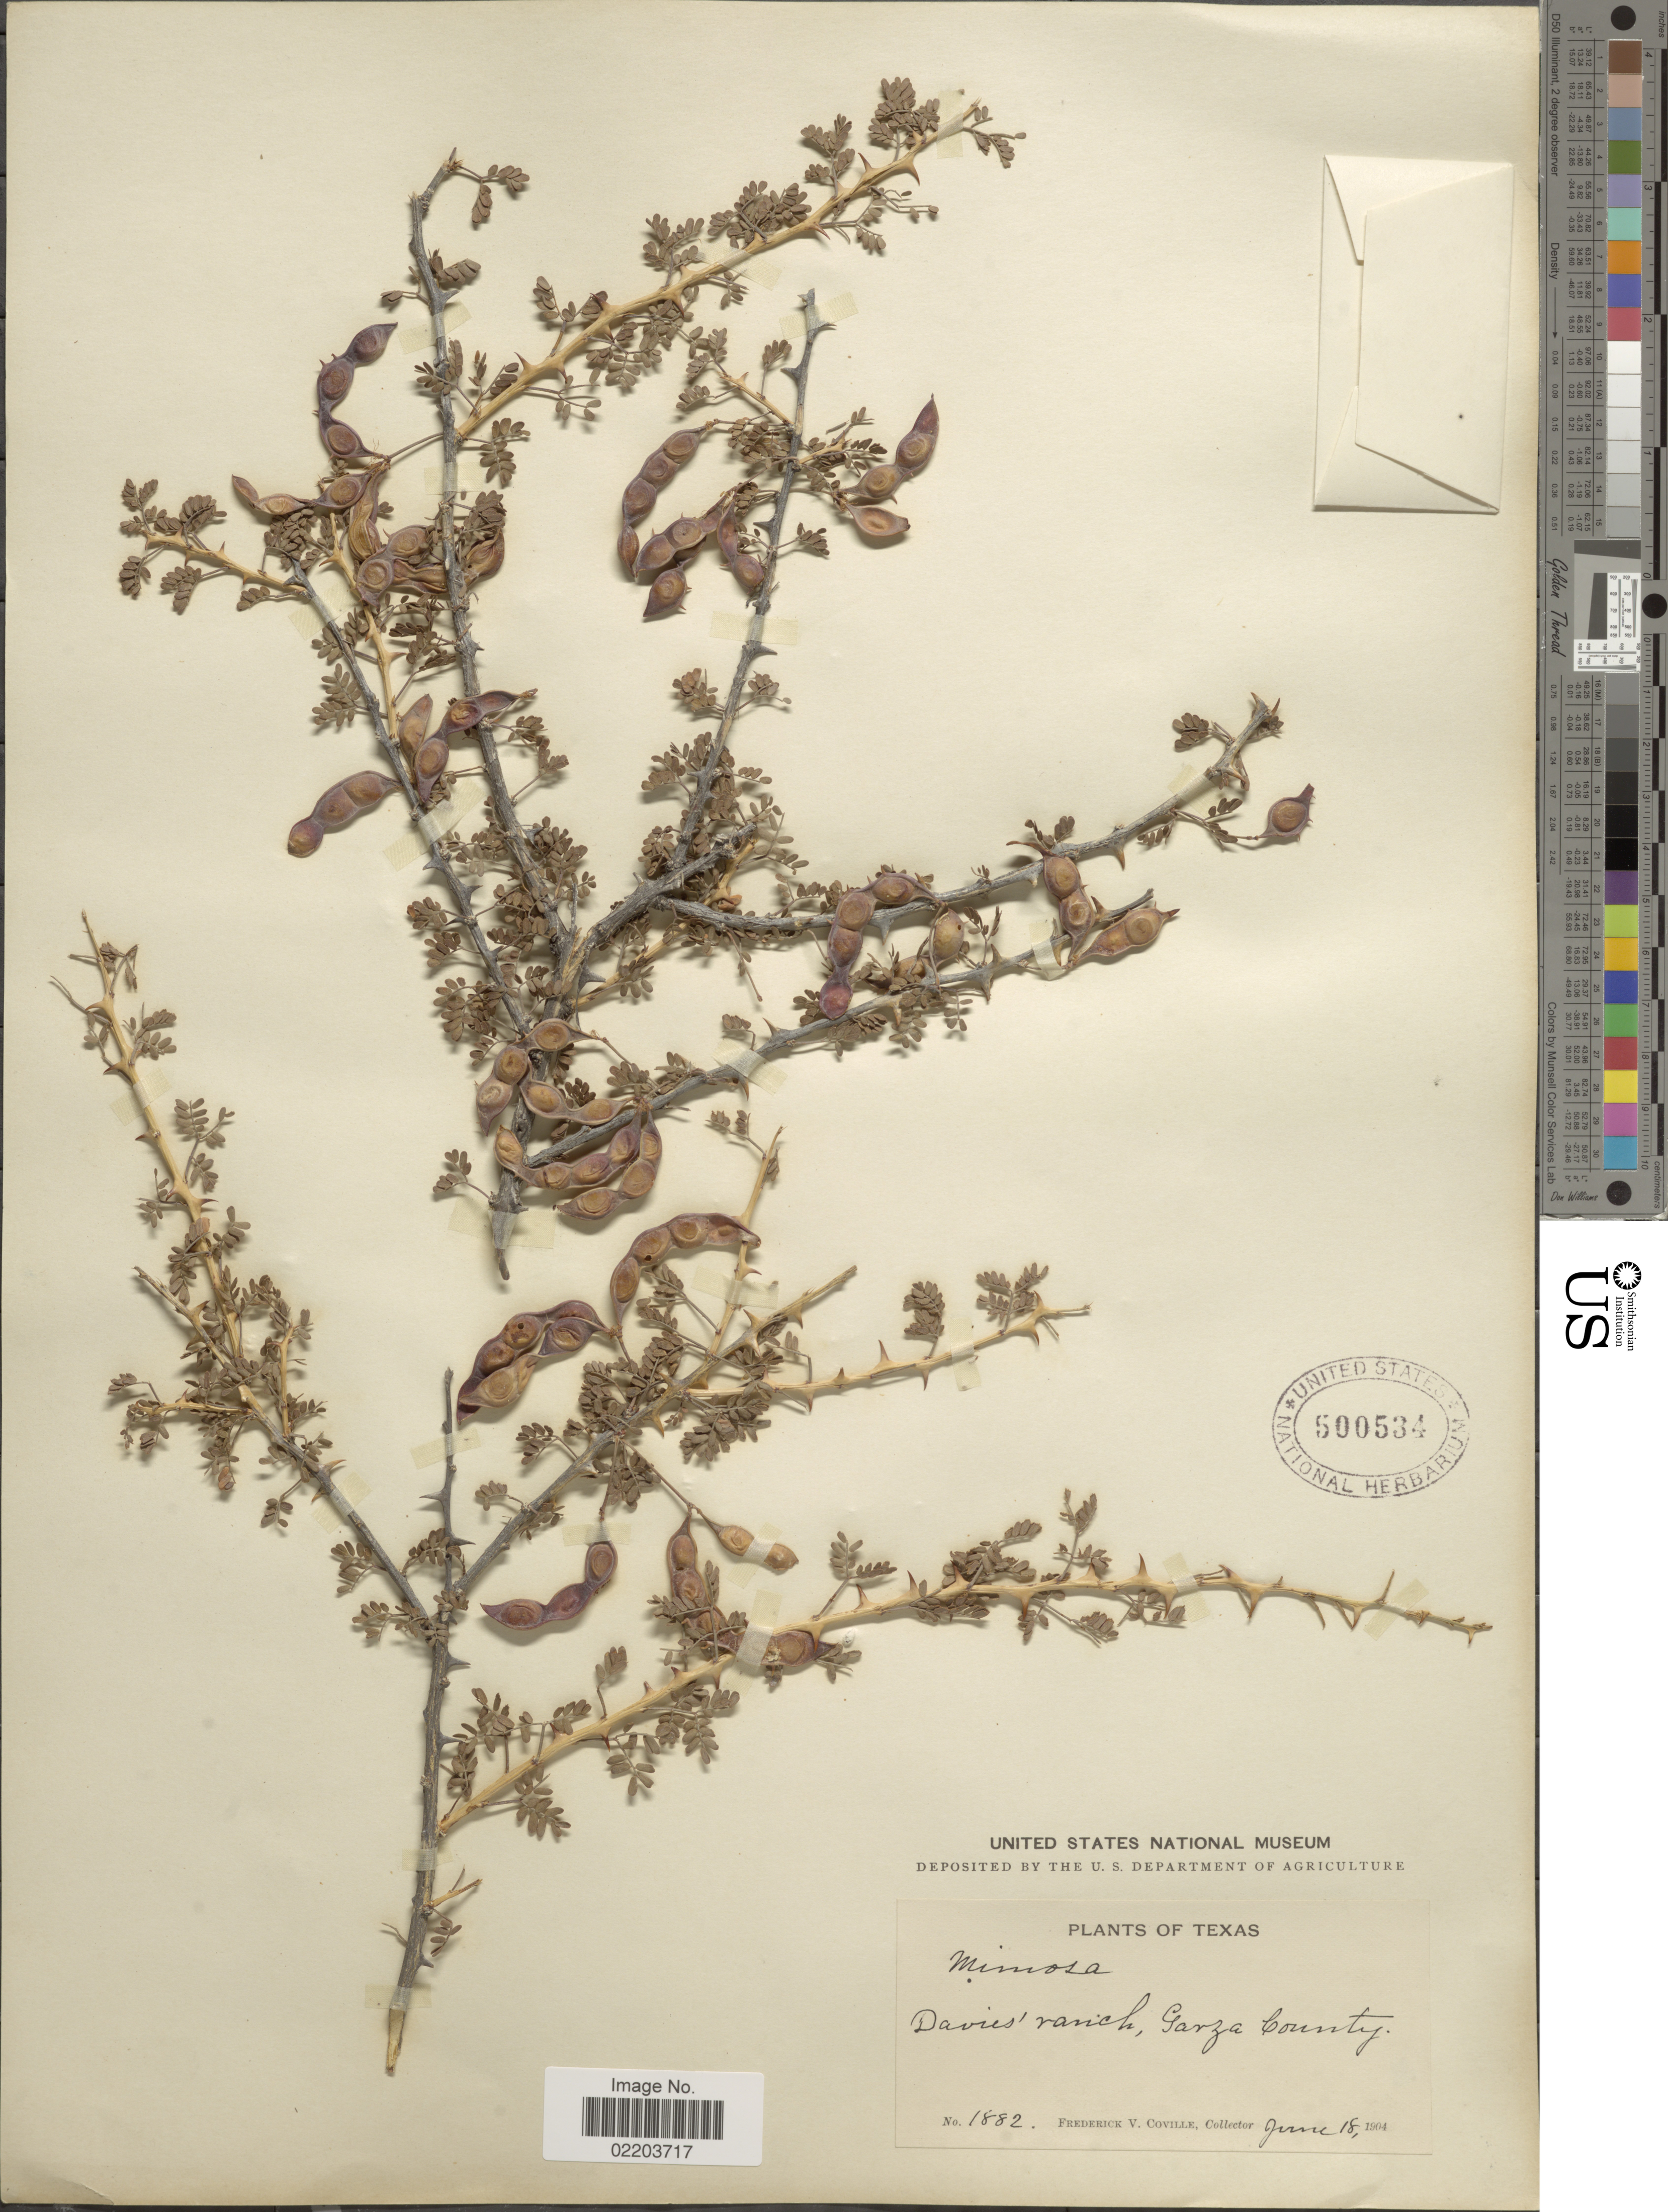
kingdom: Plantae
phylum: Tracheophyta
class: Magnoliopsida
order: Fabales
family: Fabaceae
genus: Mimosa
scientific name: Mimosa borealis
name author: A. Gray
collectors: F. V. Coville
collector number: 1882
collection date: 1904-06-18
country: United States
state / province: Texas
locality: Davies' ranch, Garza County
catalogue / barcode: US 500534